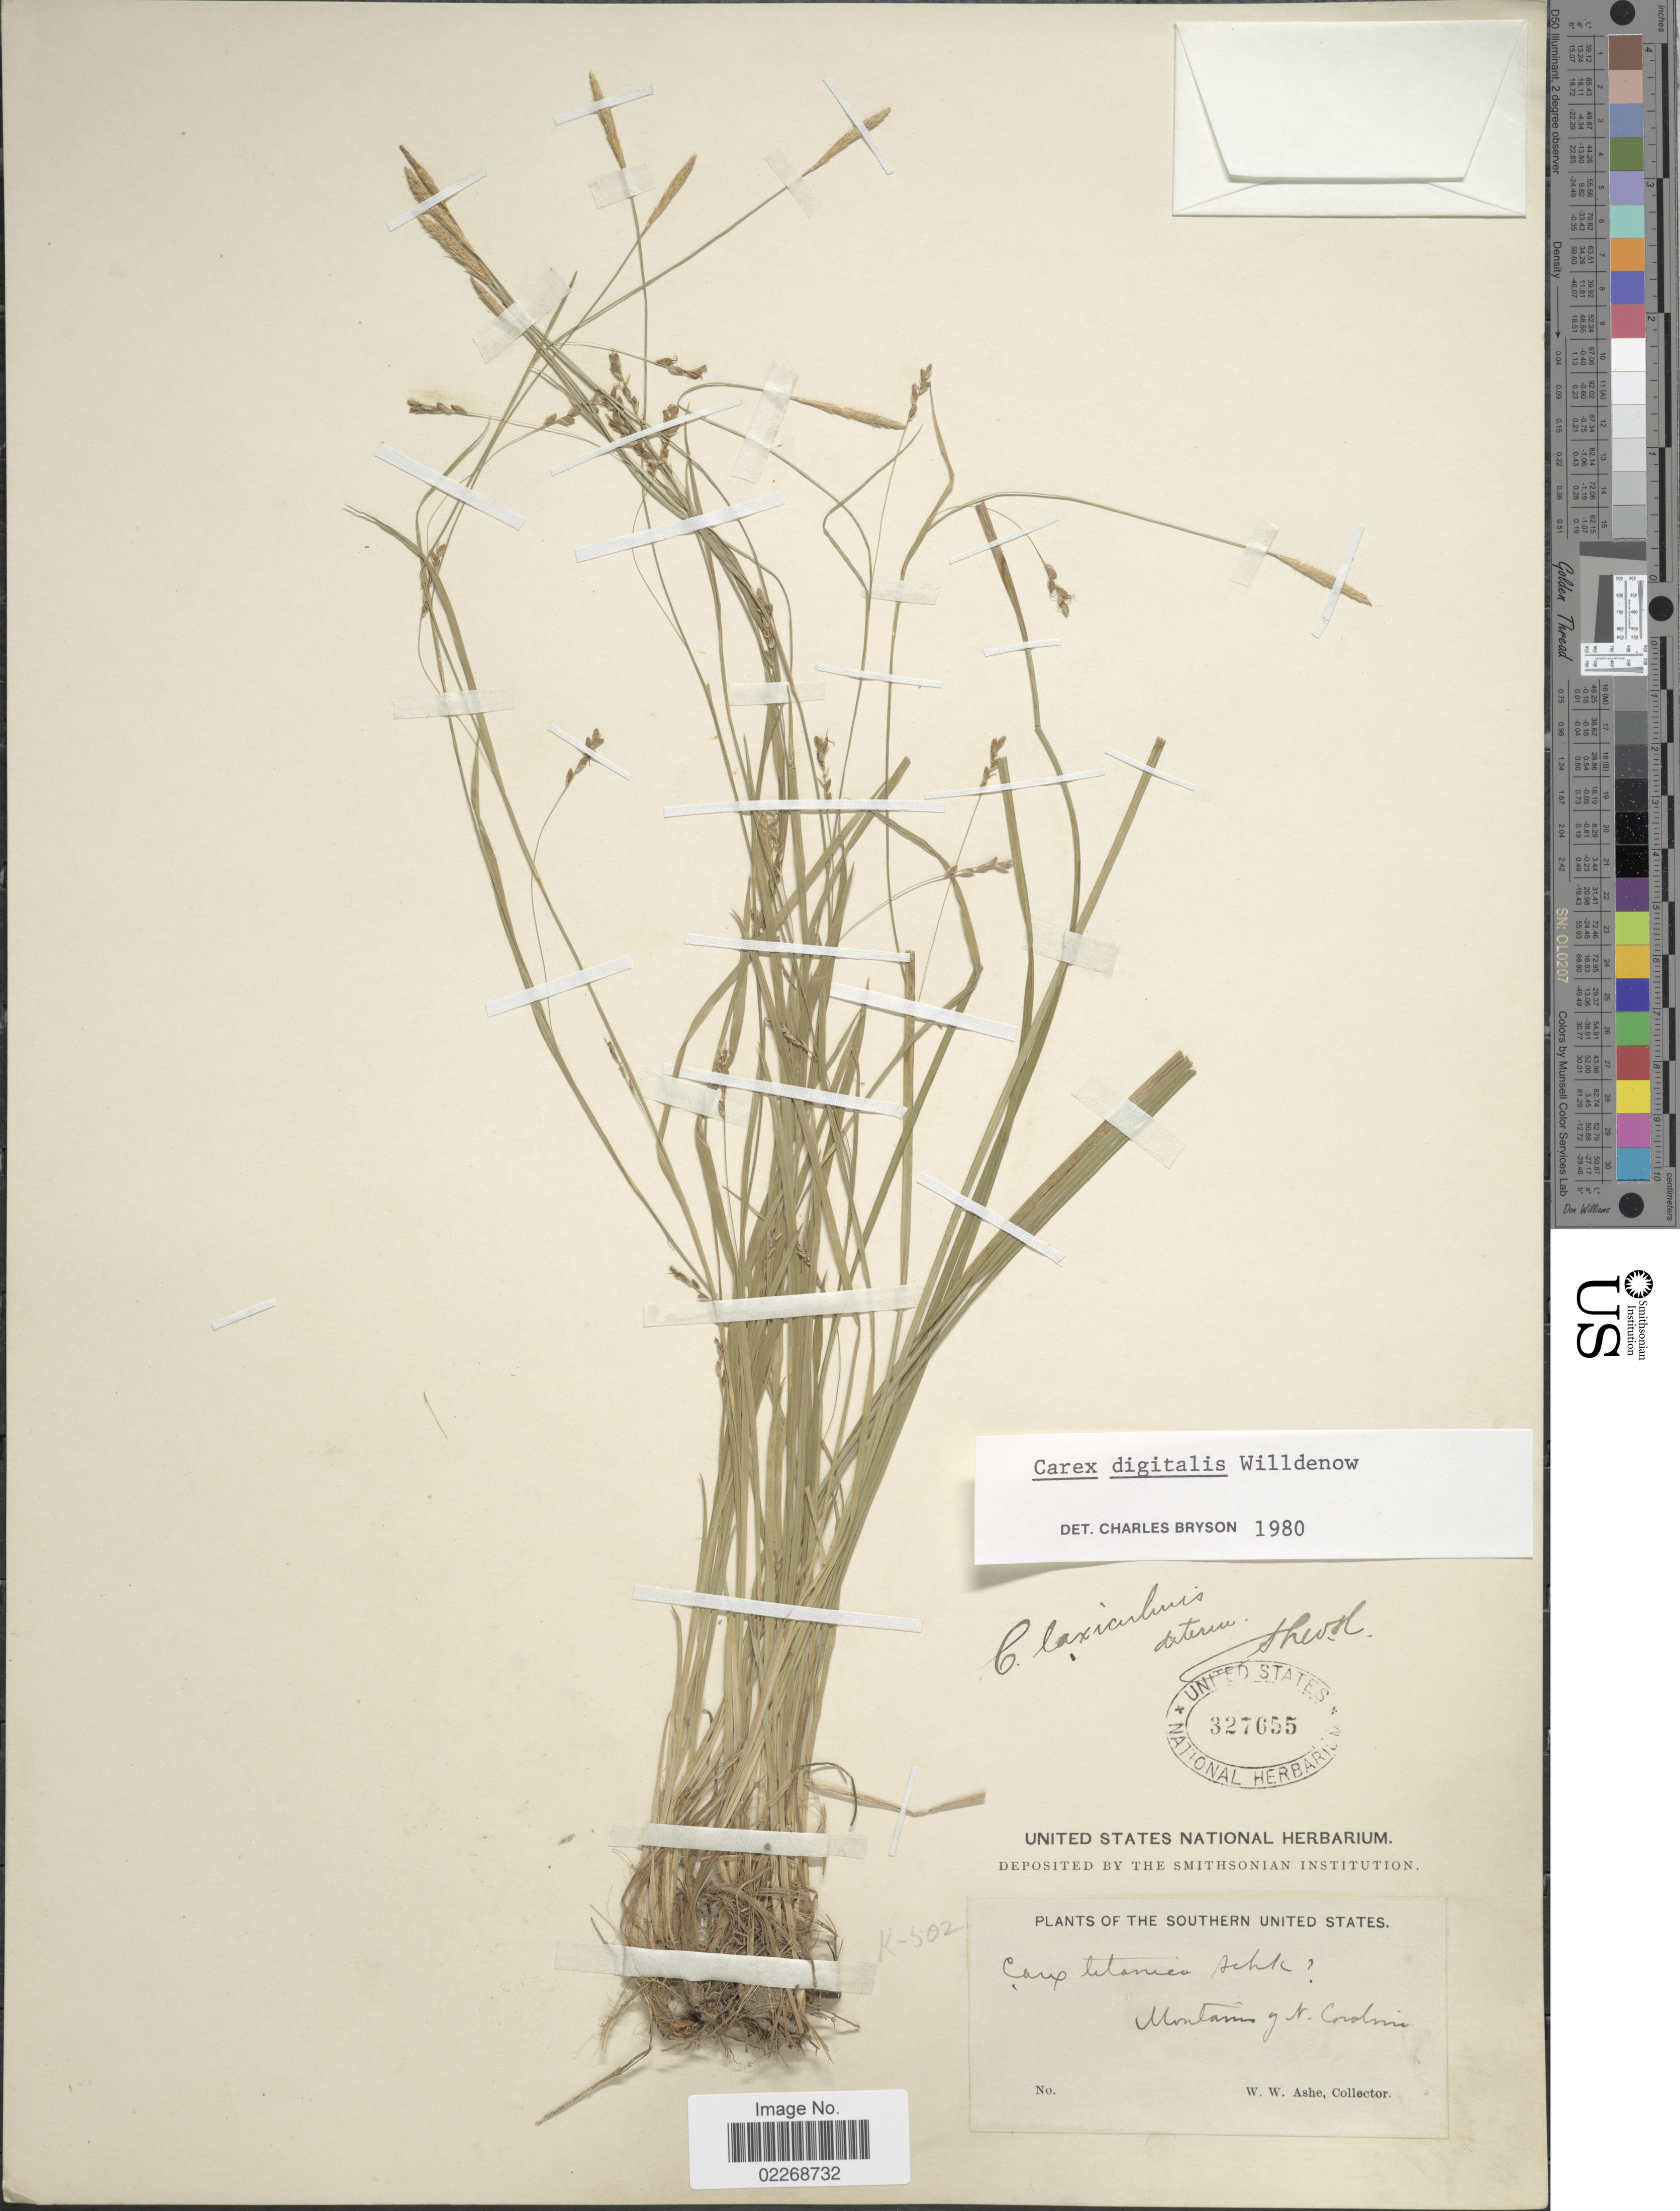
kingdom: Plantae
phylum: Tracheophyta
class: Liliopsida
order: Poales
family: Cyperaceae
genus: Carex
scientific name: Carex digitalis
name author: Willd.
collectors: W. W. Ashe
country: United States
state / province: North Carolina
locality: Southern United States. Mountains of N. Carolina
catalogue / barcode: US 327655